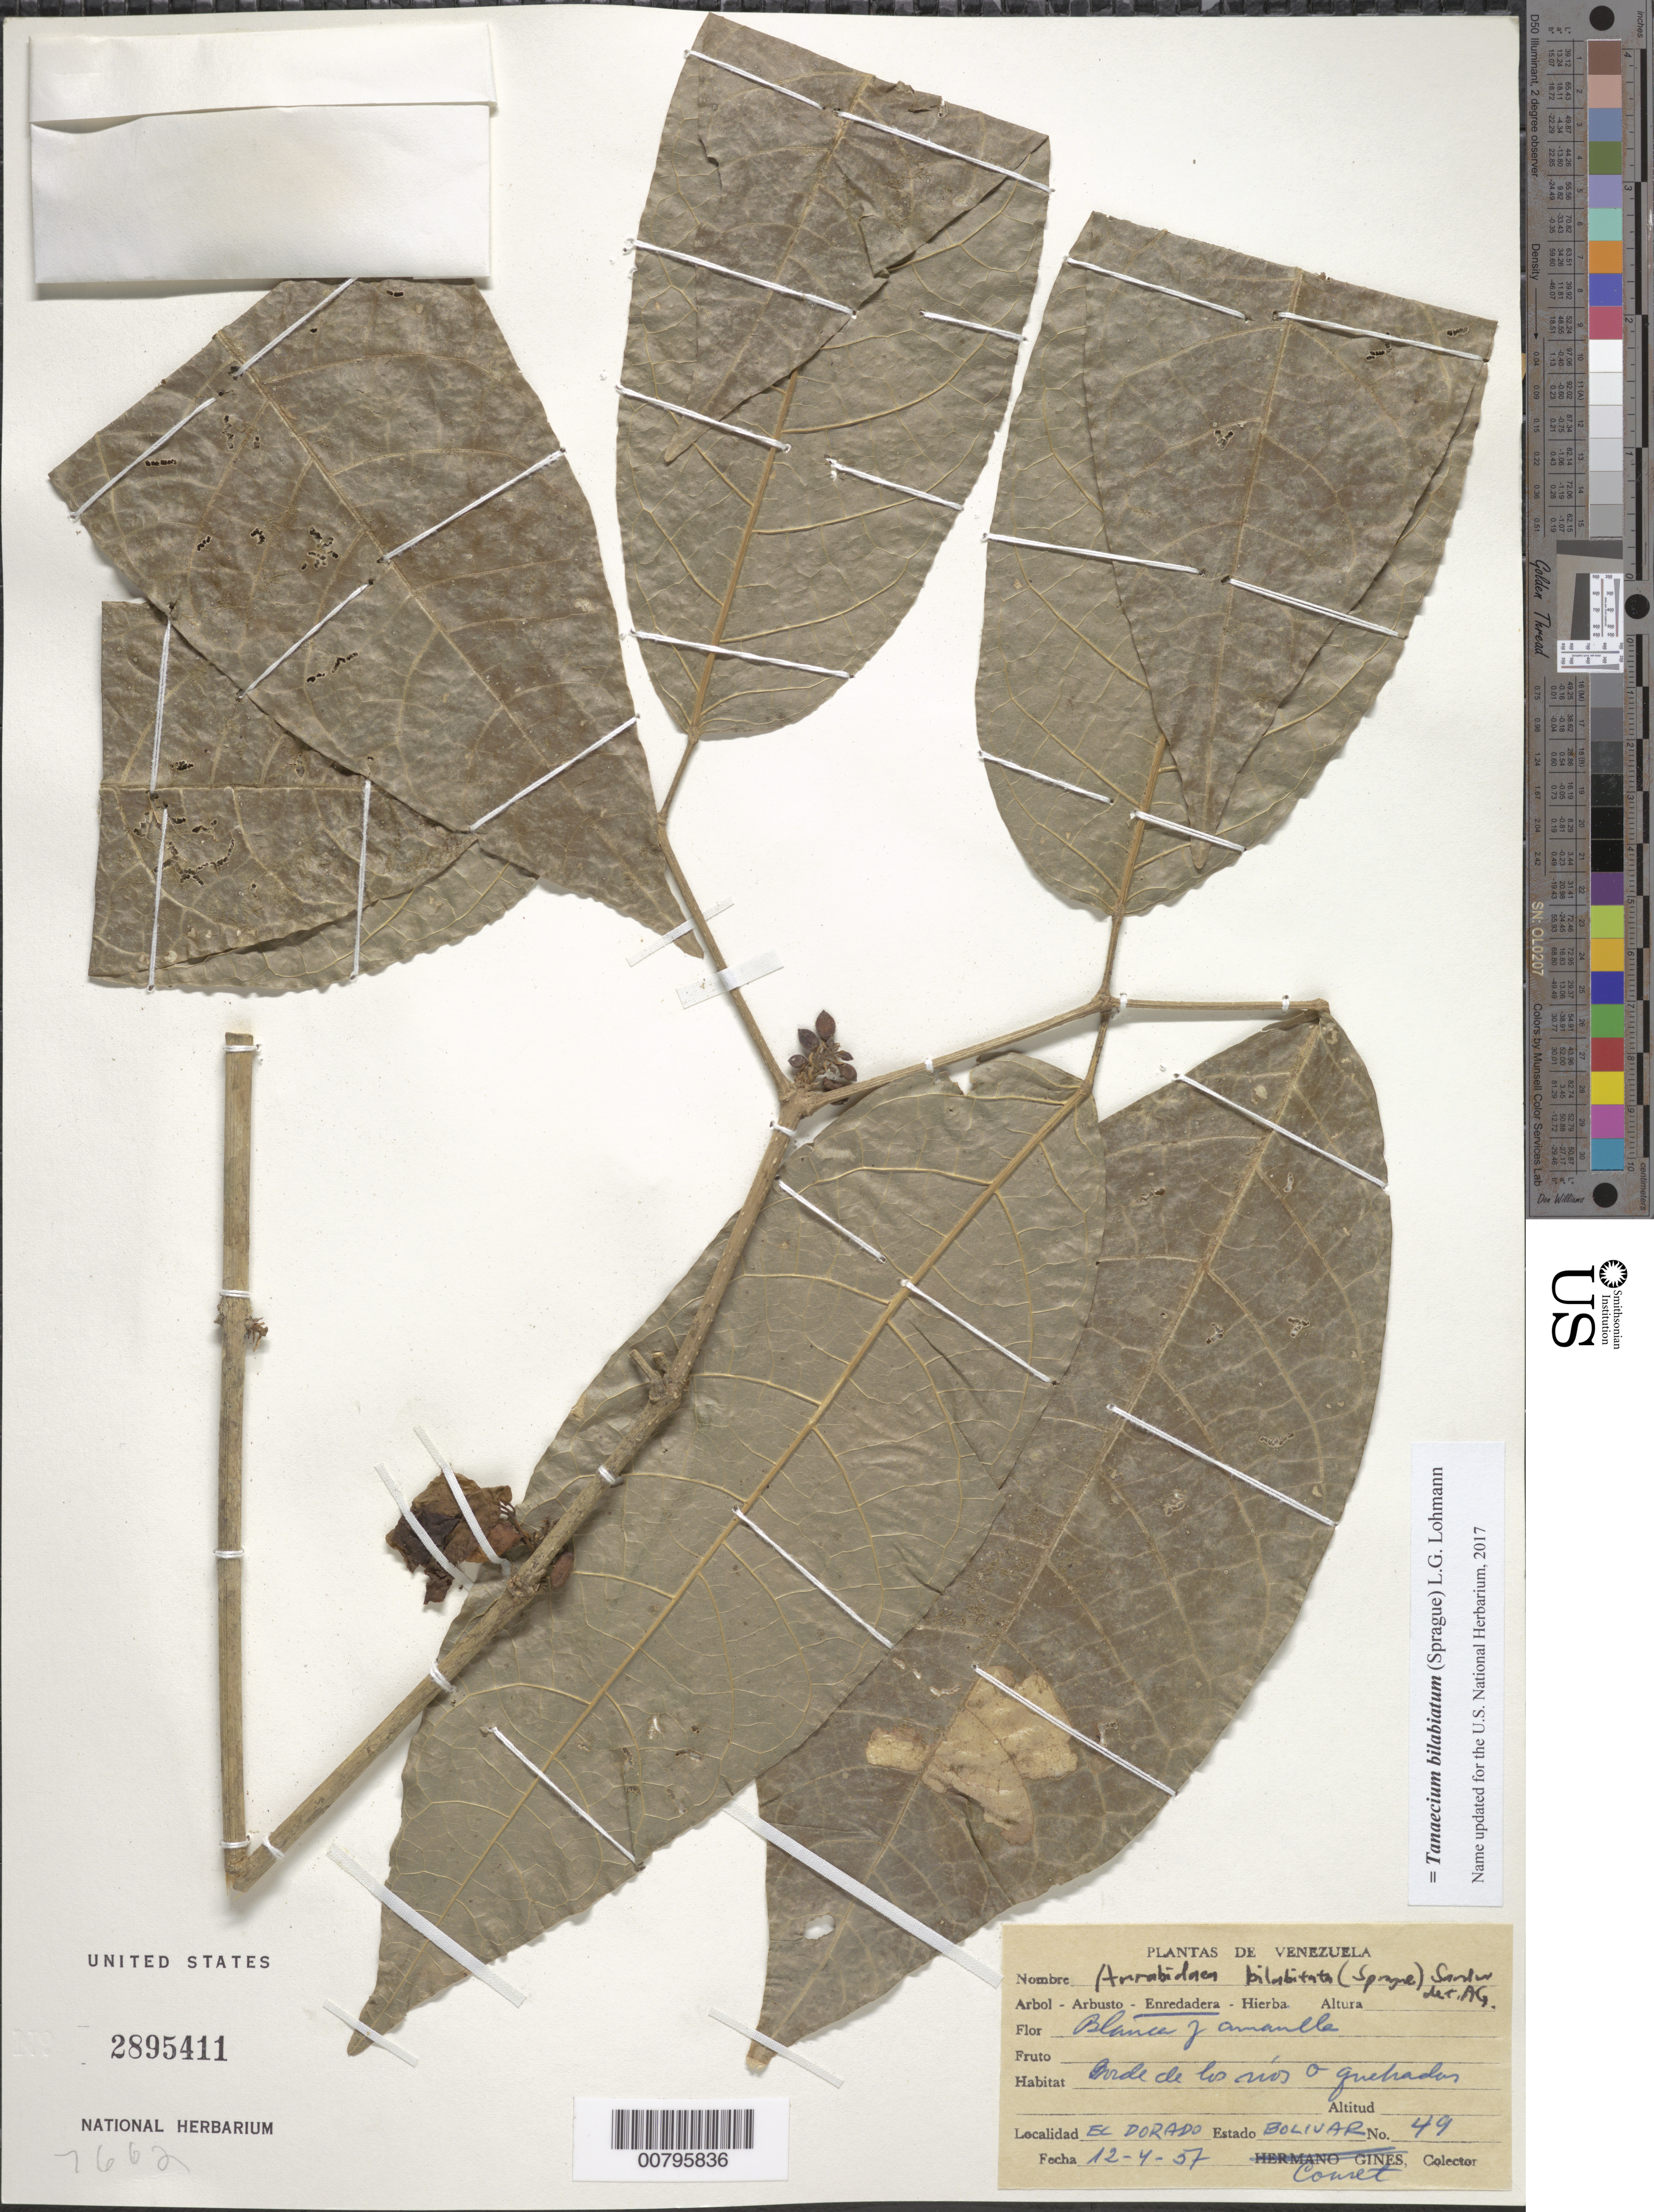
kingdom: Plantae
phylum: Tracheophyta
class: Magnoliopsida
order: Lamiales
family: Bignoniaceae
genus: Tanaecium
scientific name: Tanaecium bilabiatum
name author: (Sprague) L.G. Lohmann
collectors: -. Couret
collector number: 49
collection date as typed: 12-Apr-57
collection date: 1957-04-12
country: Venezuela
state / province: Bolívar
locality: El Dorado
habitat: Border of quebrada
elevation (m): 200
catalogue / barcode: US 2895411